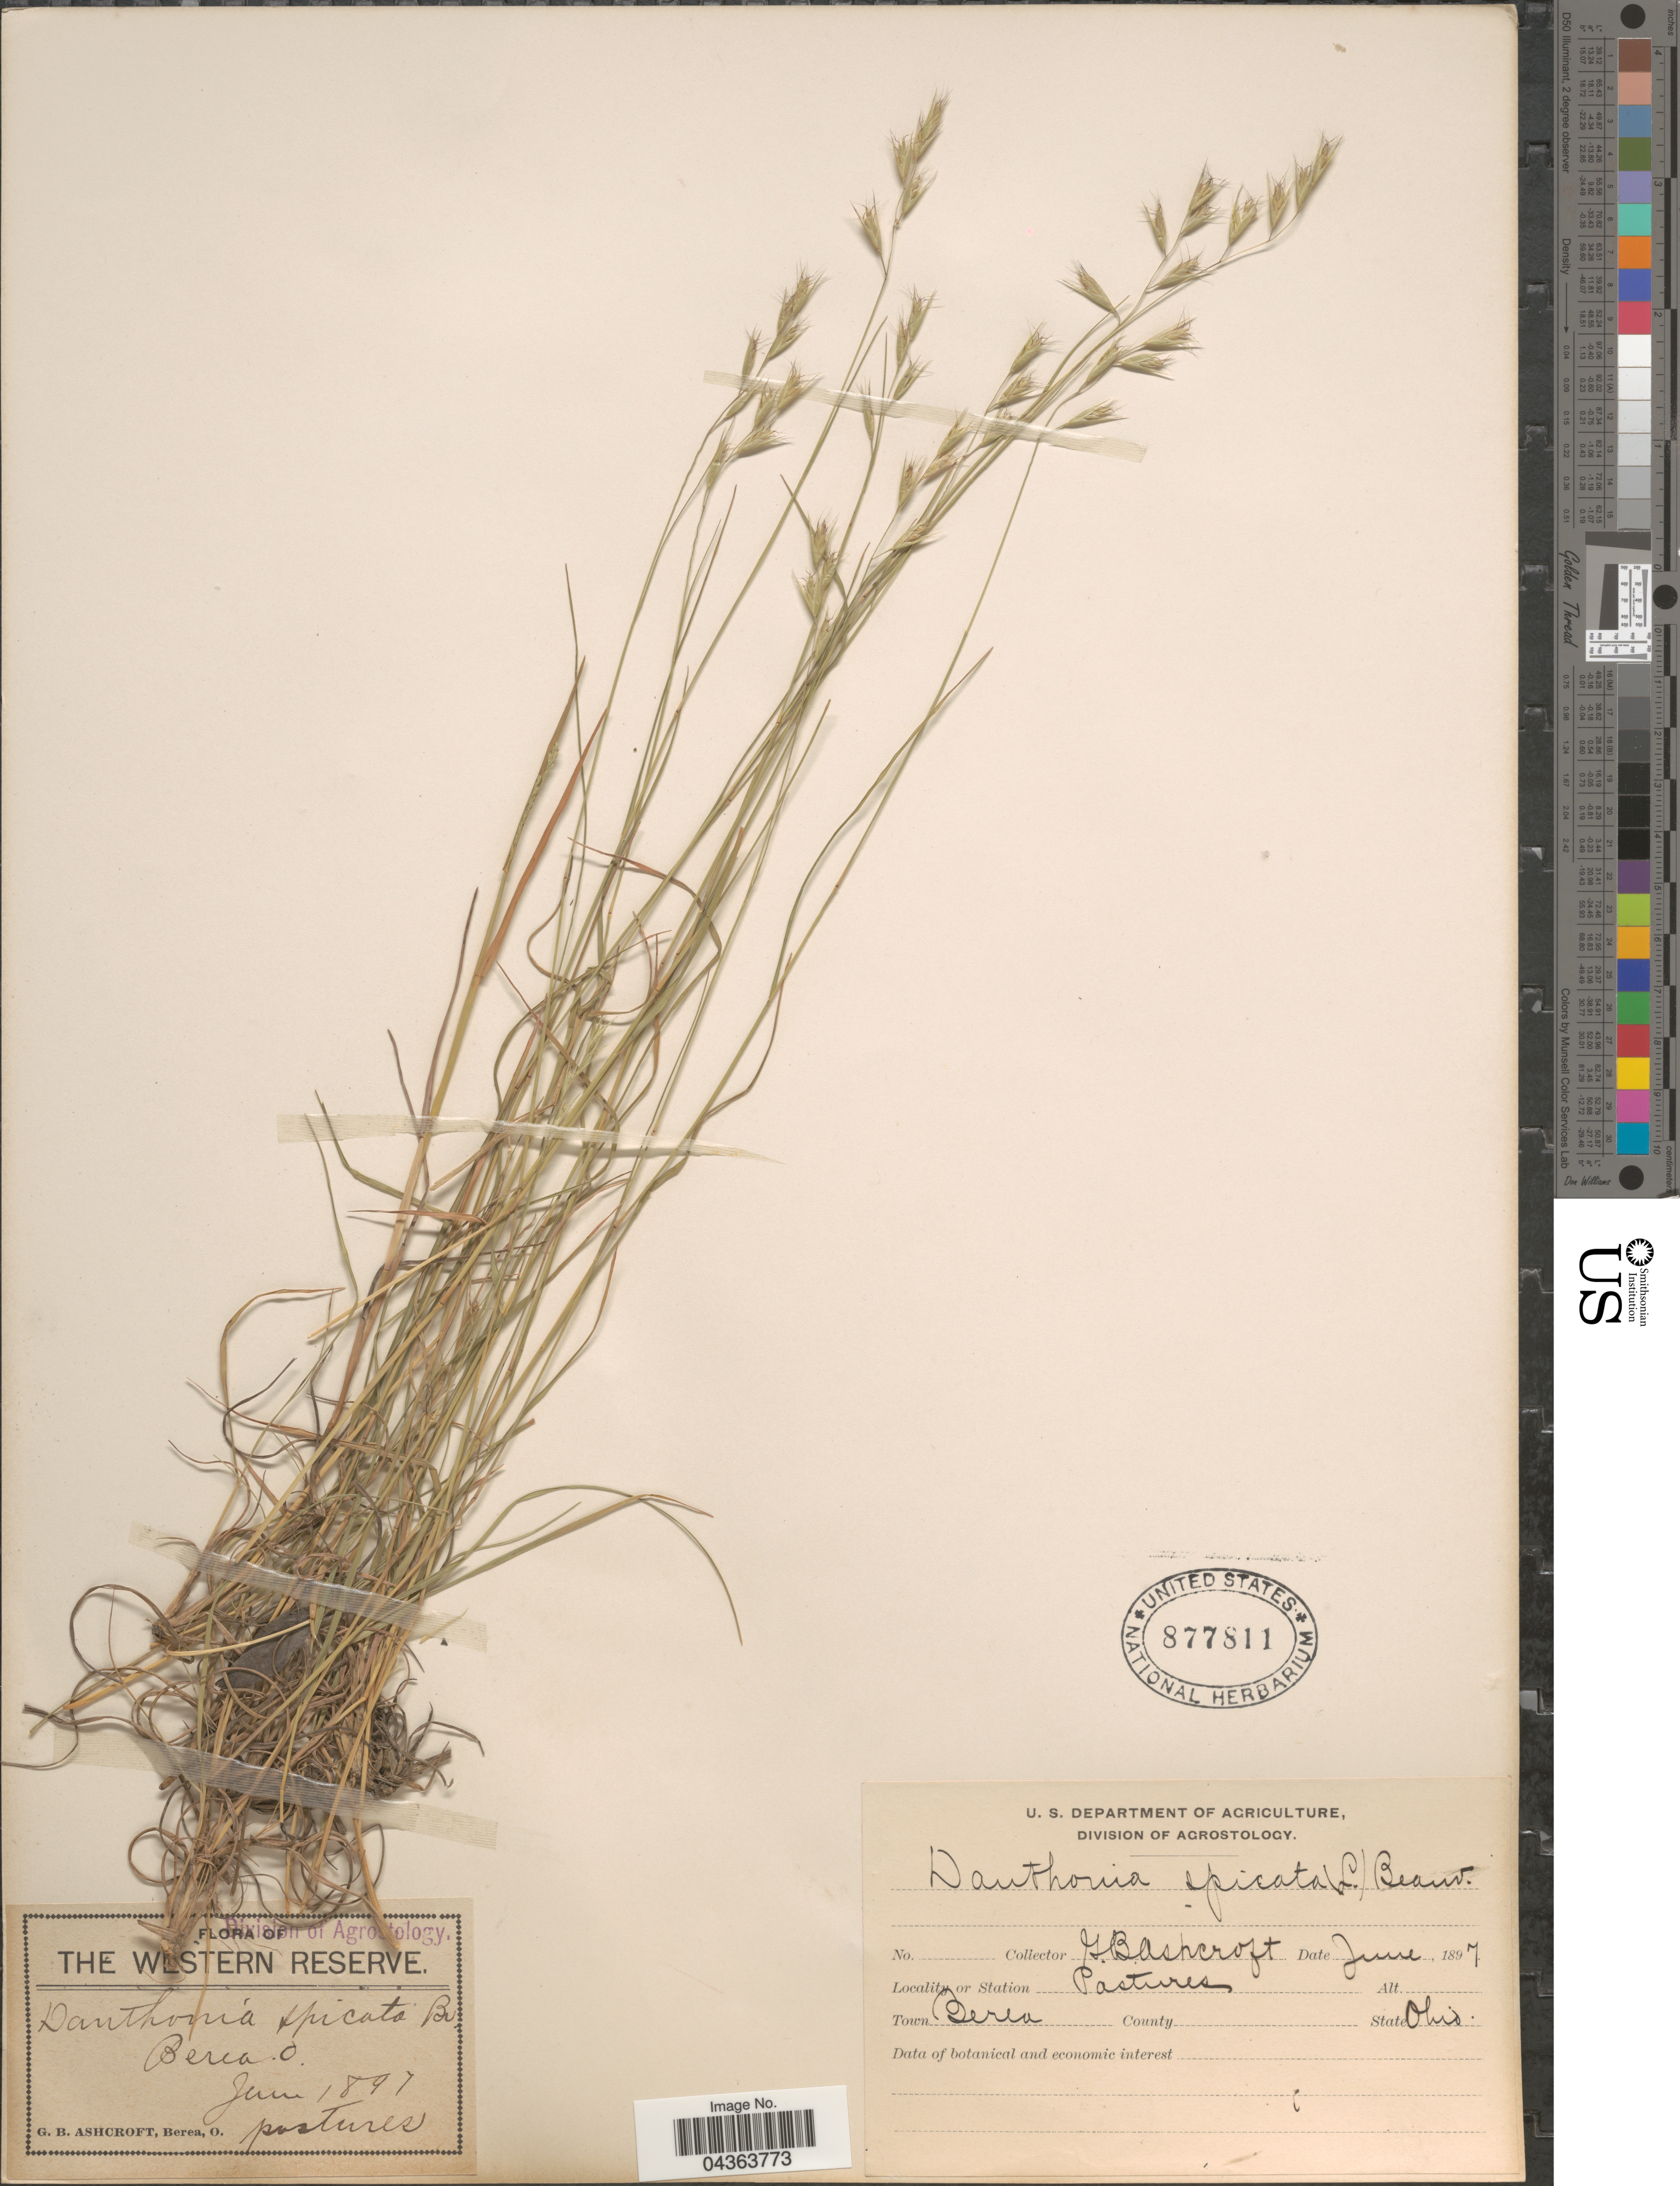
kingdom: Plantae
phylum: Tracheophyta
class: Liliopsida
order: Poales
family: Poaceae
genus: Danthonia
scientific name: Danthonia spicata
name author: (L.) P. Beauv. ex Roem. & Schult.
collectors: G. Ashcroft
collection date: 1897-06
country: United States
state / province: Ohio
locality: The Western Reserve. Town Berea.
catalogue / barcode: US 877811